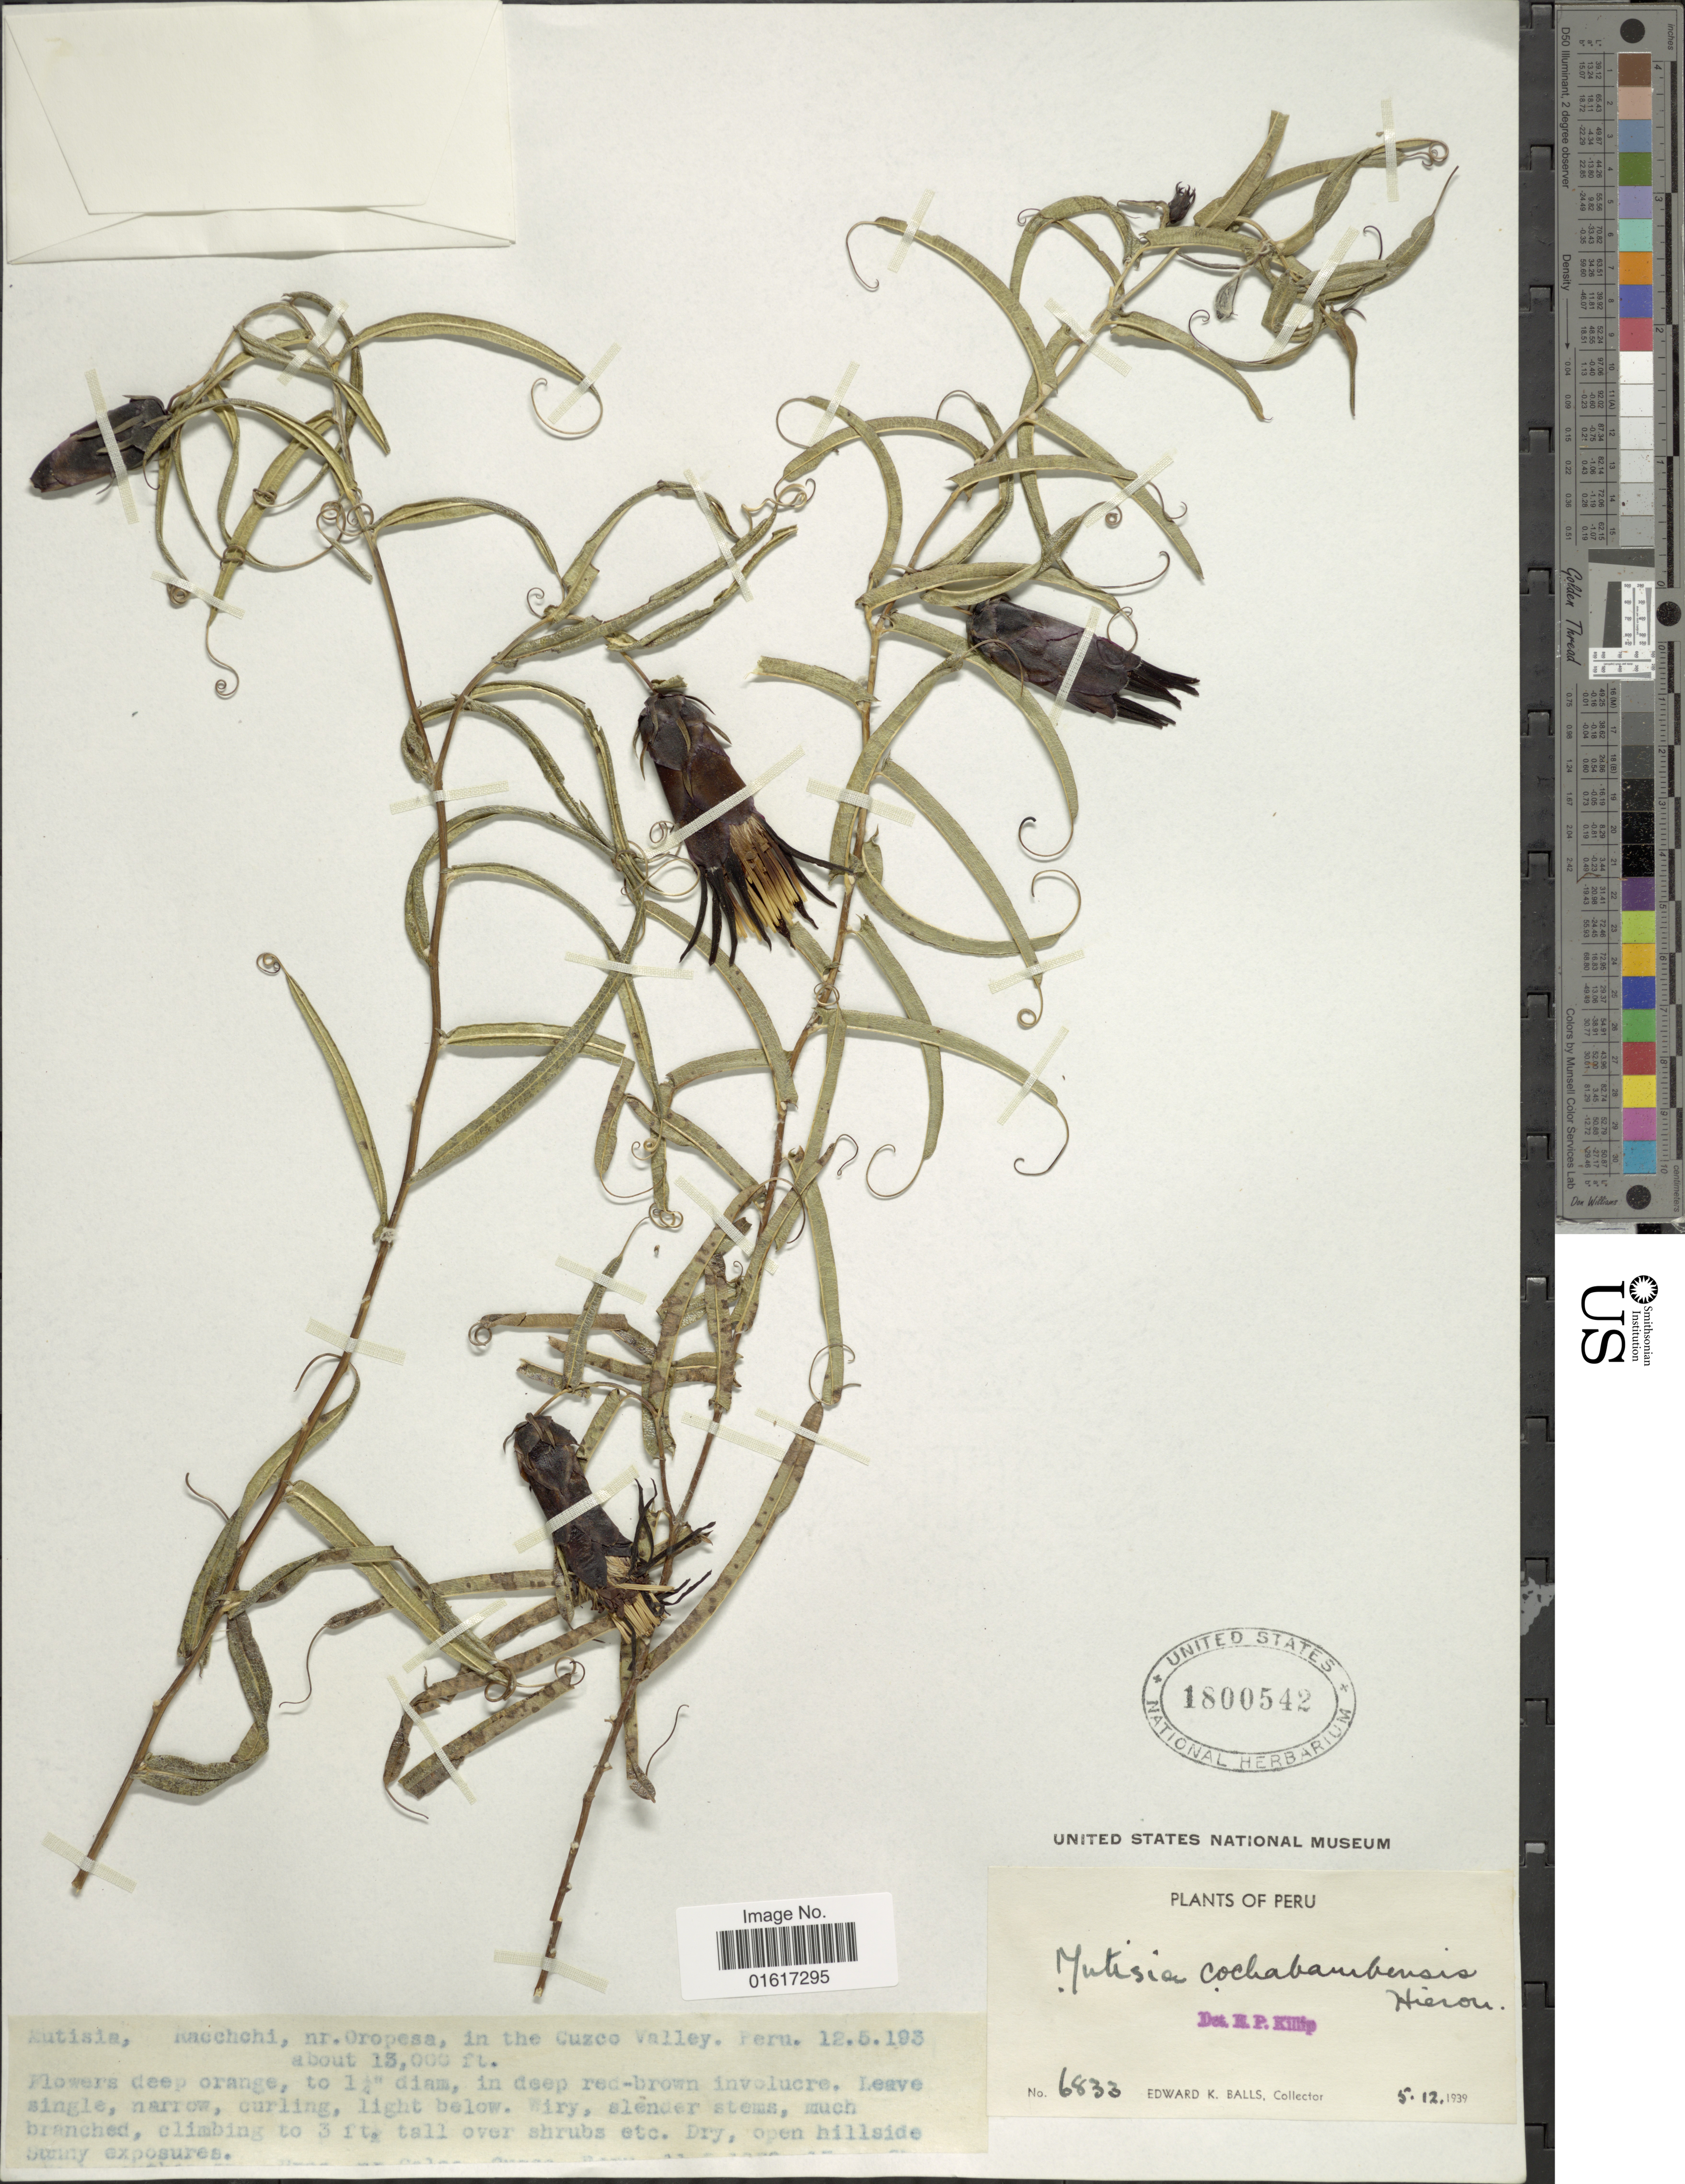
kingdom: Plantae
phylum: Tracheophyta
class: Magnoliopsida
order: Asterales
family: Asteraceae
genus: Mutisia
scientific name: Mutisia cochabambensis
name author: Hieron.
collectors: E. K. Balls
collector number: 6833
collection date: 1939-12-05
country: Peru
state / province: Cusco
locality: Kacchi, nr. Oropesa, in the Cuzco Valley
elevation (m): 3962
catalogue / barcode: US 1800542